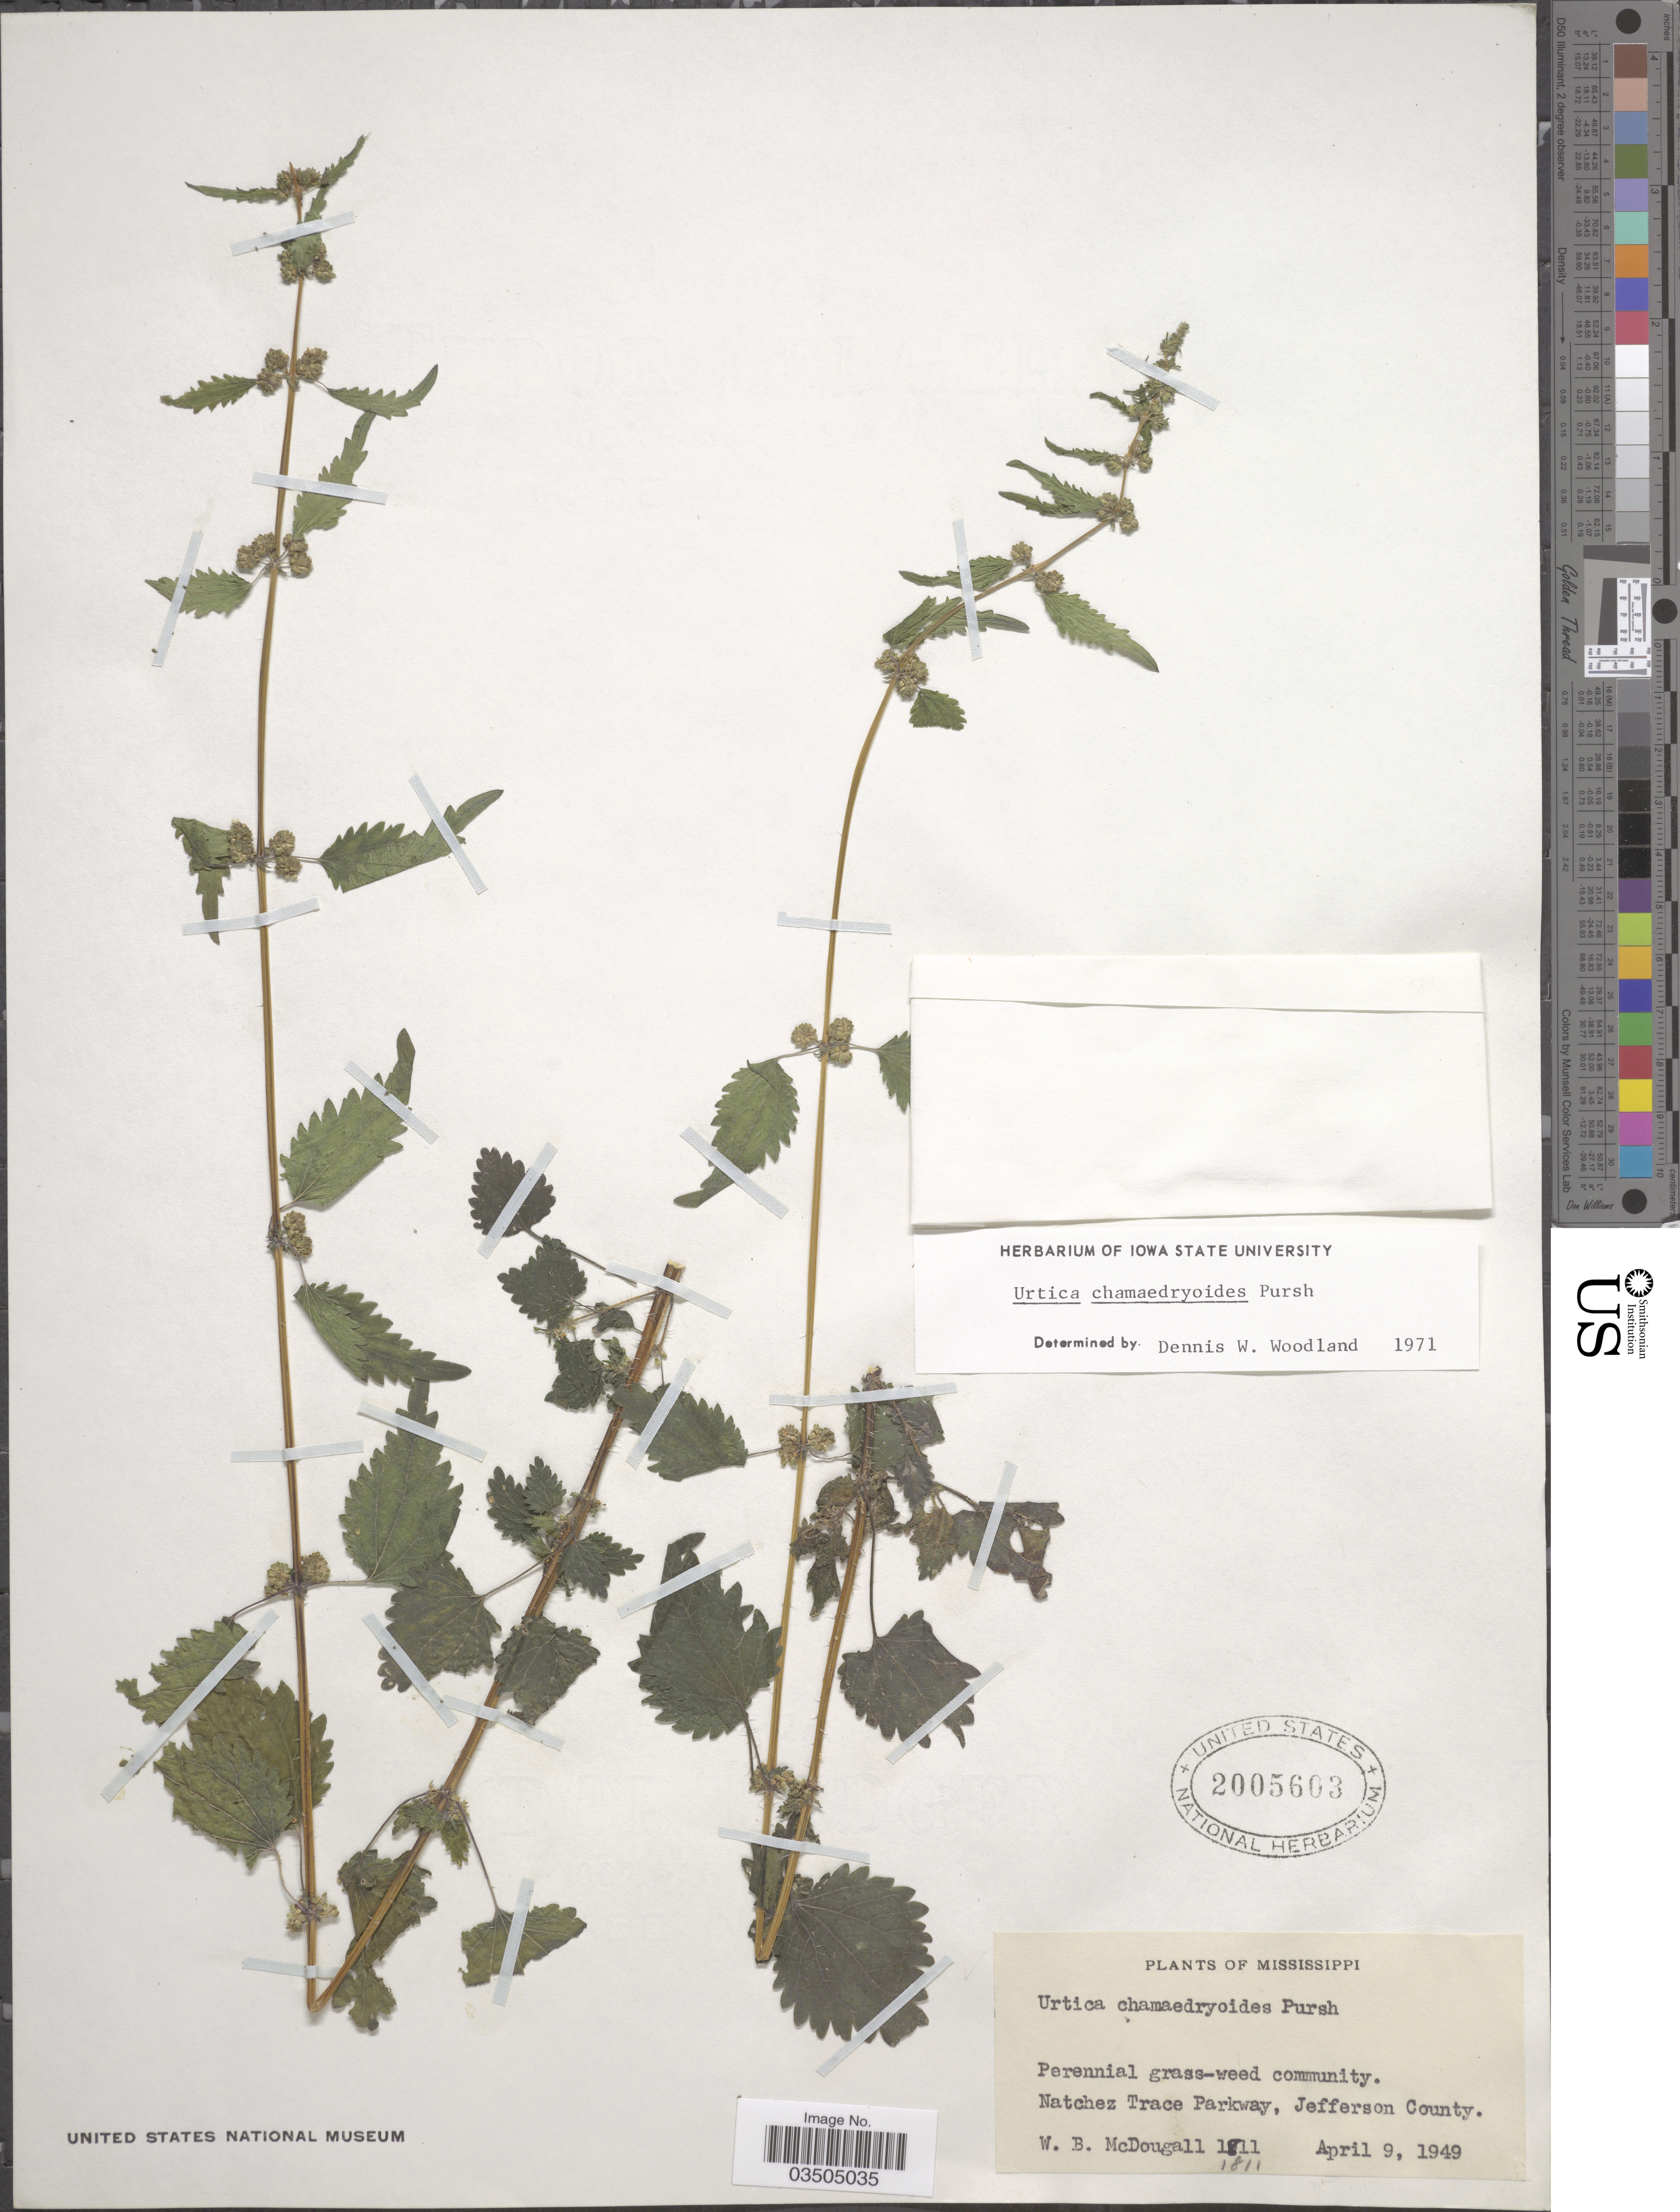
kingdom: Plantae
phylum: Tracheophyta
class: Magnoliopsida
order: Rosales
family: Urticaceae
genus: Urtica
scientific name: Urtica chamaedryoides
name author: Pursh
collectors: W. B. McDougall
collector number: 1811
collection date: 1949-04-09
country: United States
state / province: Mississippi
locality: Natchez Trace Parkway, Jefferson County.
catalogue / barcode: US 2005603